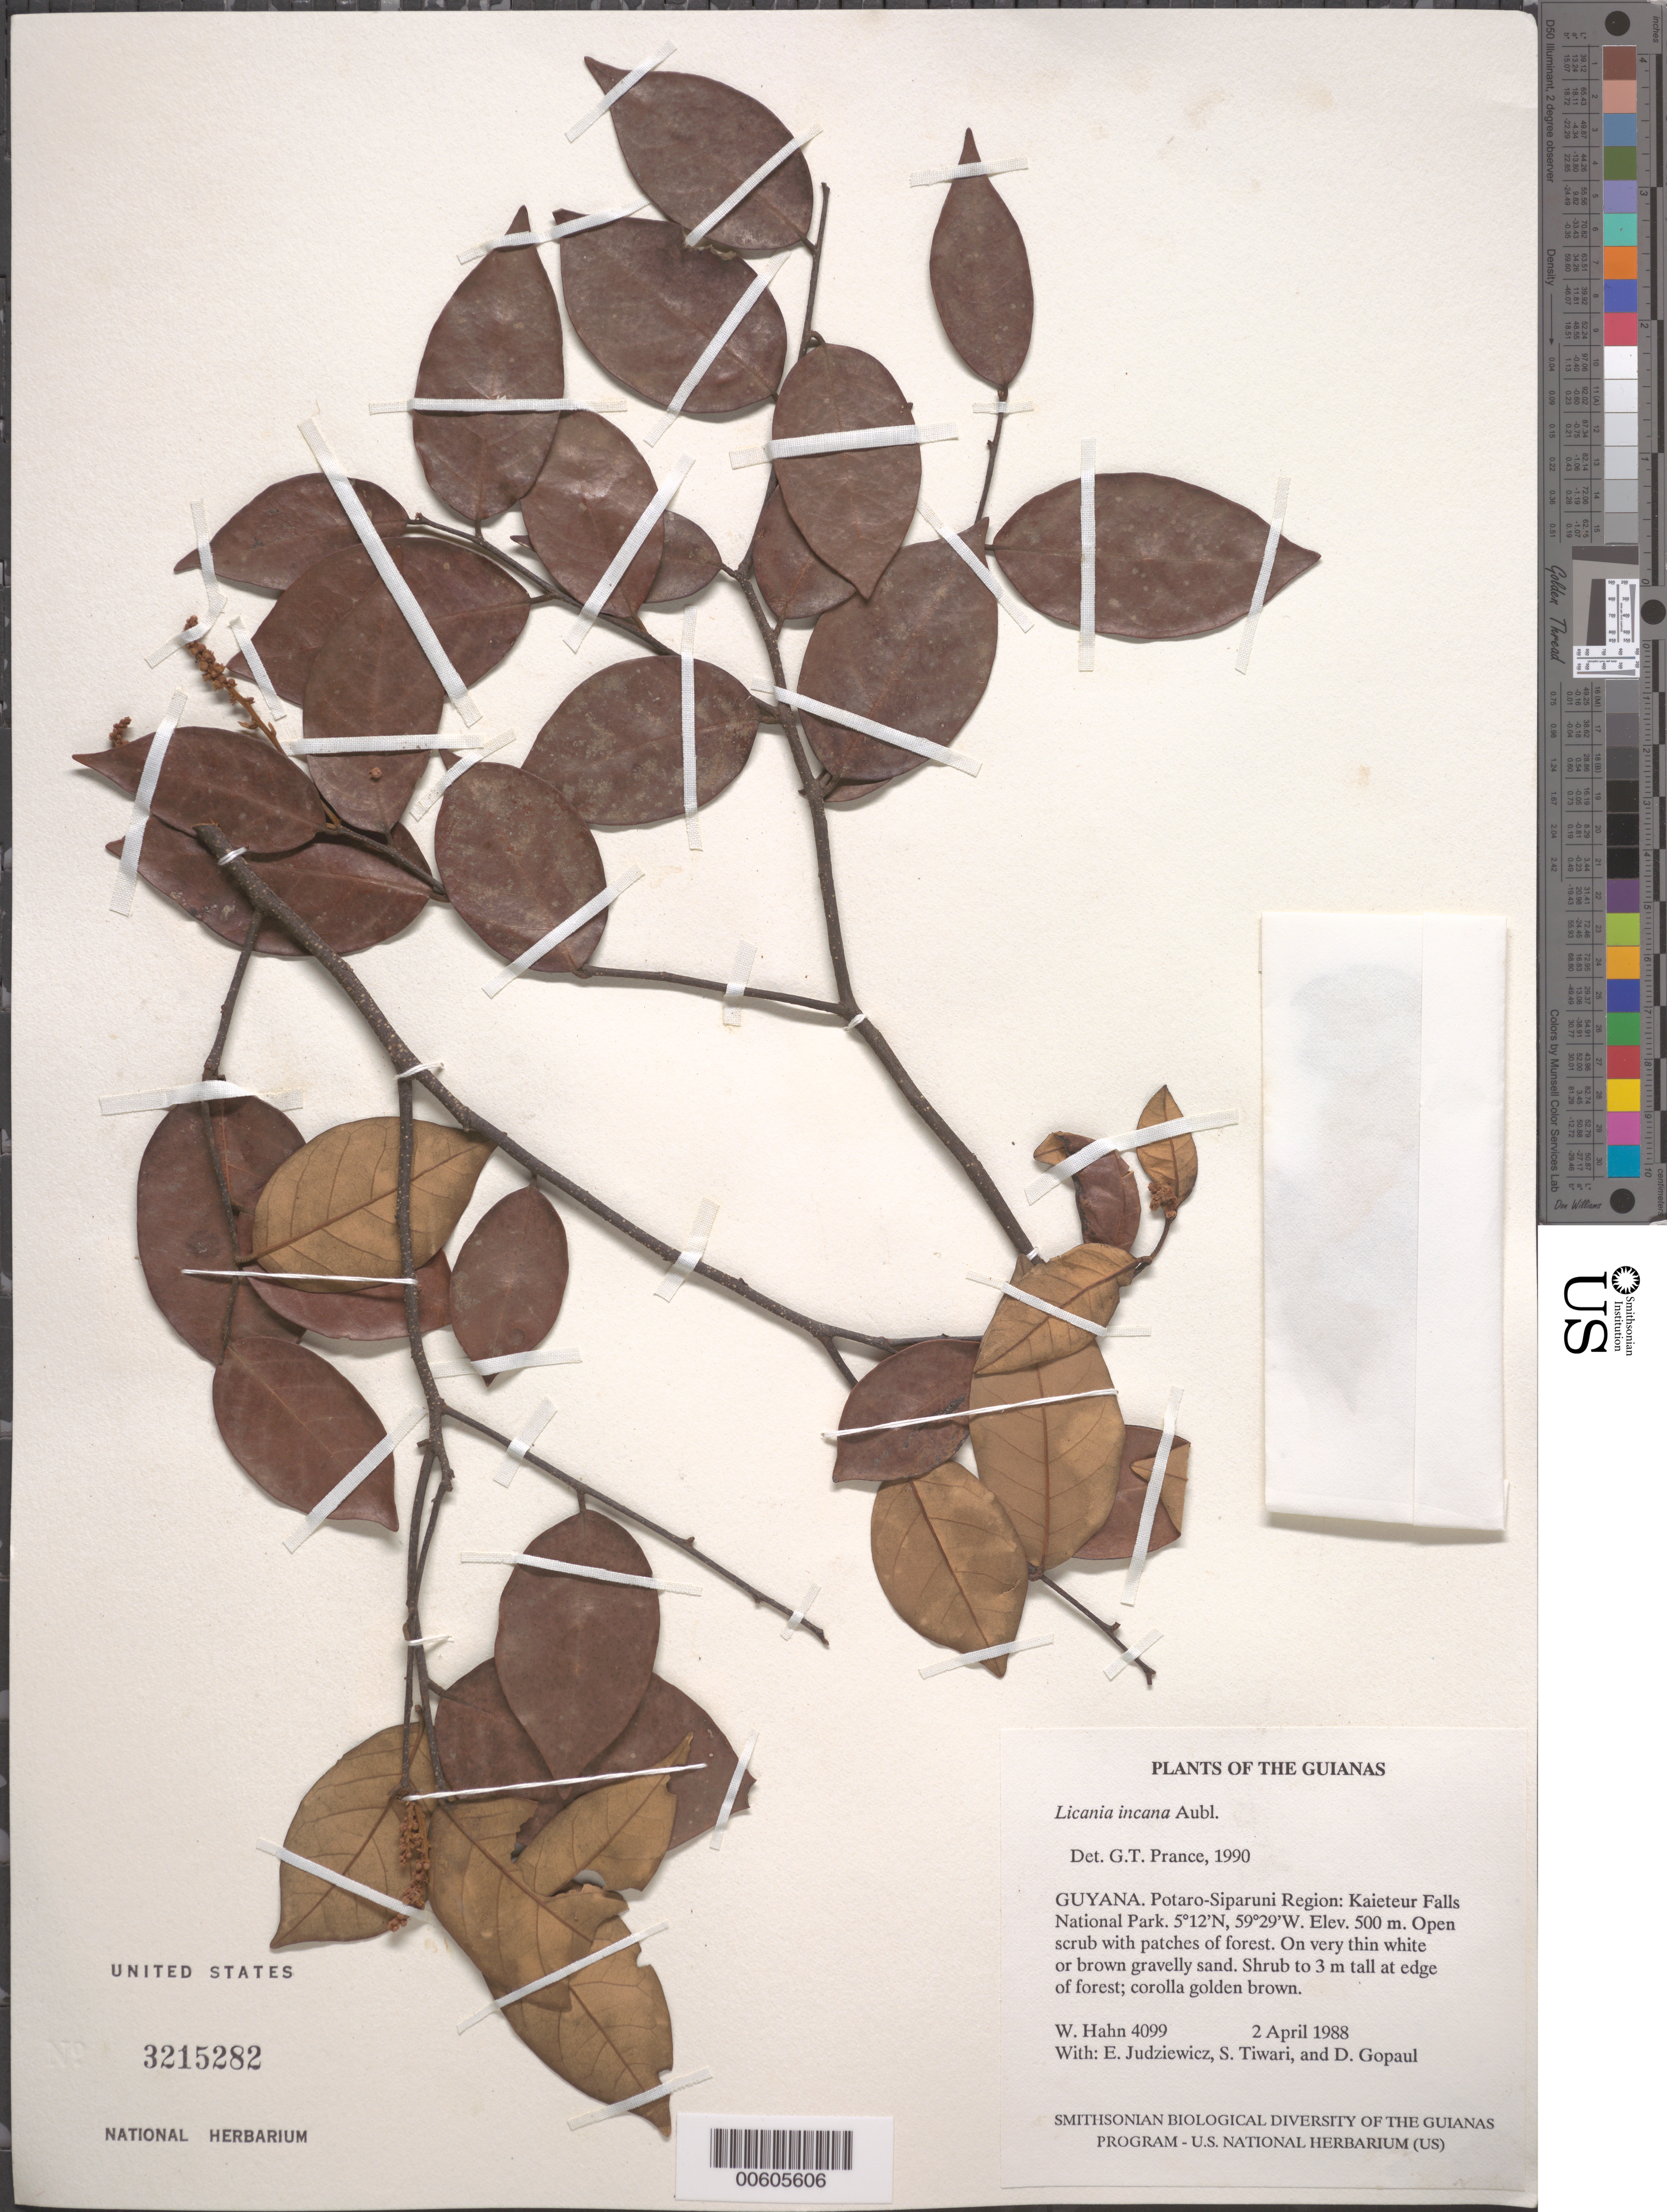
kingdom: Plantae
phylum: Tracheophyta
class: Magnoliopsida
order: Malpighiales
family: Chrysobalanaceae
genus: Licania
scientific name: Licania incana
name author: Aubl.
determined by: Prance, G. T.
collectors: W. Hahn, E. J. Judziewicz, S. Tiwari & D. Gopaul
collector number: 4099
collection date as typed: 2 April 1988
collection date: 1988-04-02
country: Guyana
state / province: Potaro-Siparuni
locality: Kaieteur Falls National Park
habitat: Open scrub with patches of forest. On very thin white or brown gravelly sand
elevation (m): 500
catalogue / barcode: US 3215282